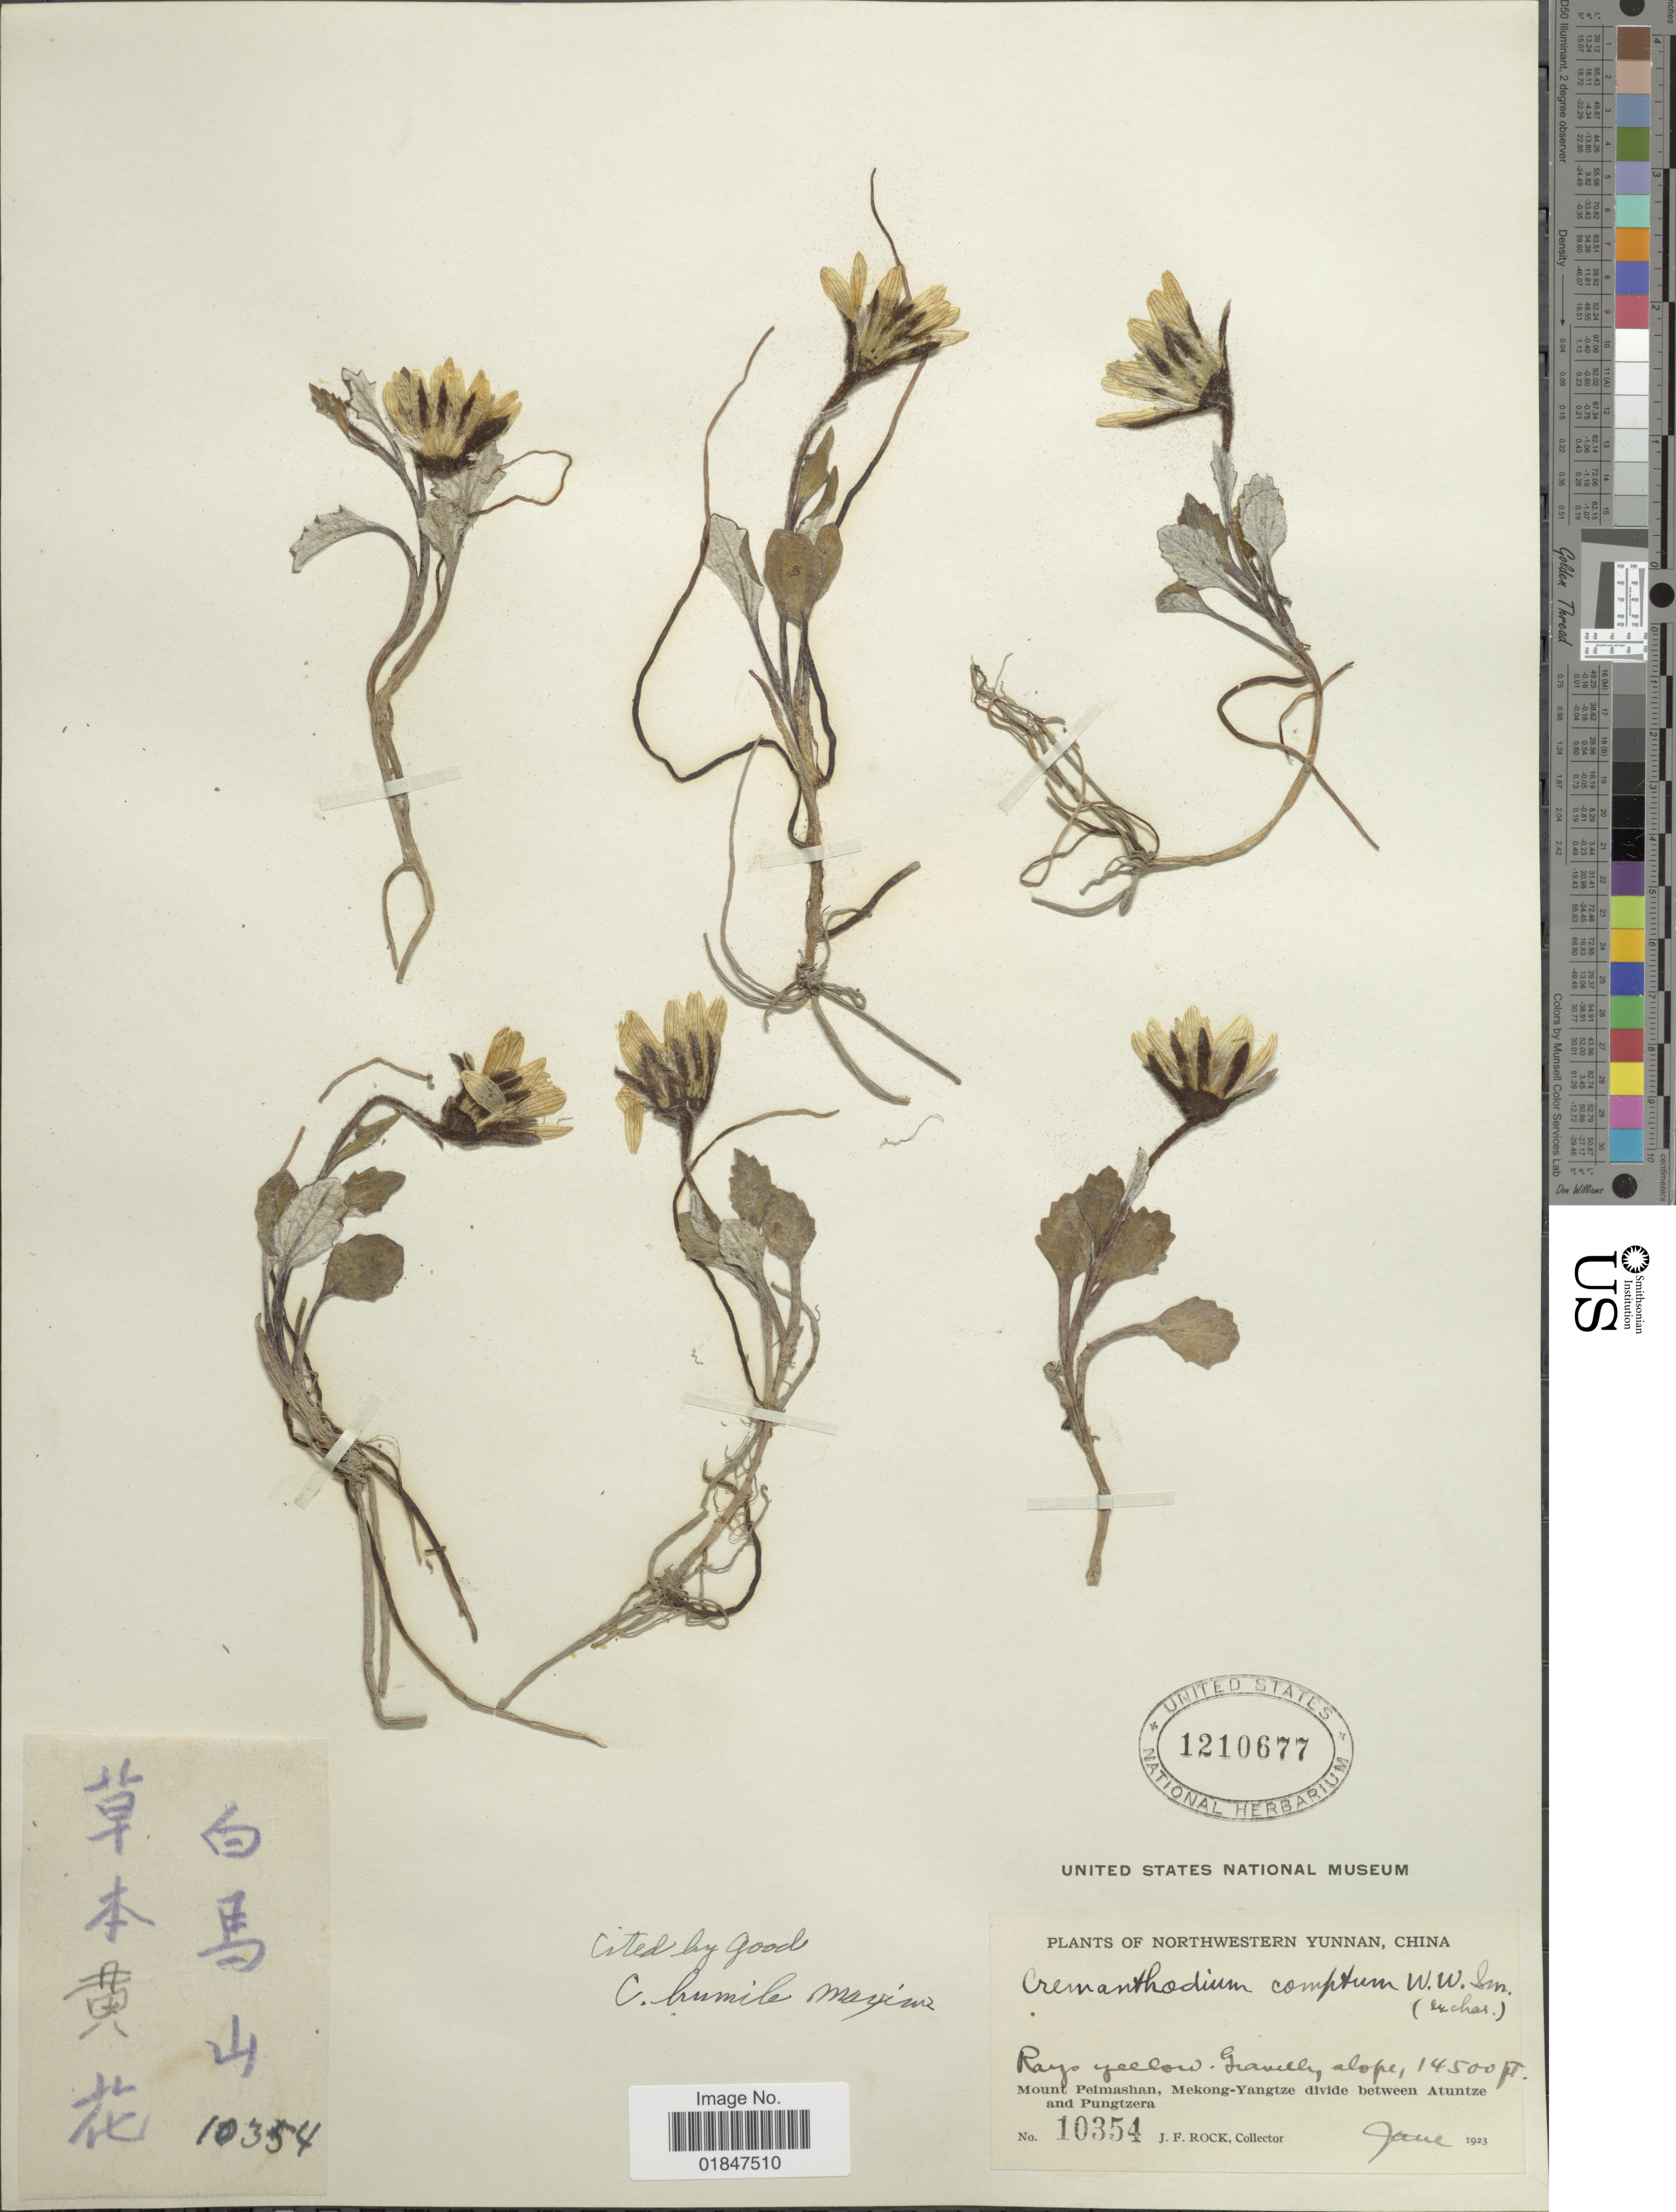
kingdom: Plantae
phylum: Tracheophyta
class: Magnoliopsida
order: Asterales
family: Asteraceae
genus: Cremanthodium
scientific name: Cremanthodium humile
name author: Maximowicz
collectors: J. Rock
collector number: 10354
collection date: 1923-06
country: China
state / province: Yunnan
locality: Northwestern Yunnan, Mount Peimashan, Mekong-Yangtze divide between Atuntze and Pungtzera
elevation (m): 4420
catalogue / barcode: US 1210677